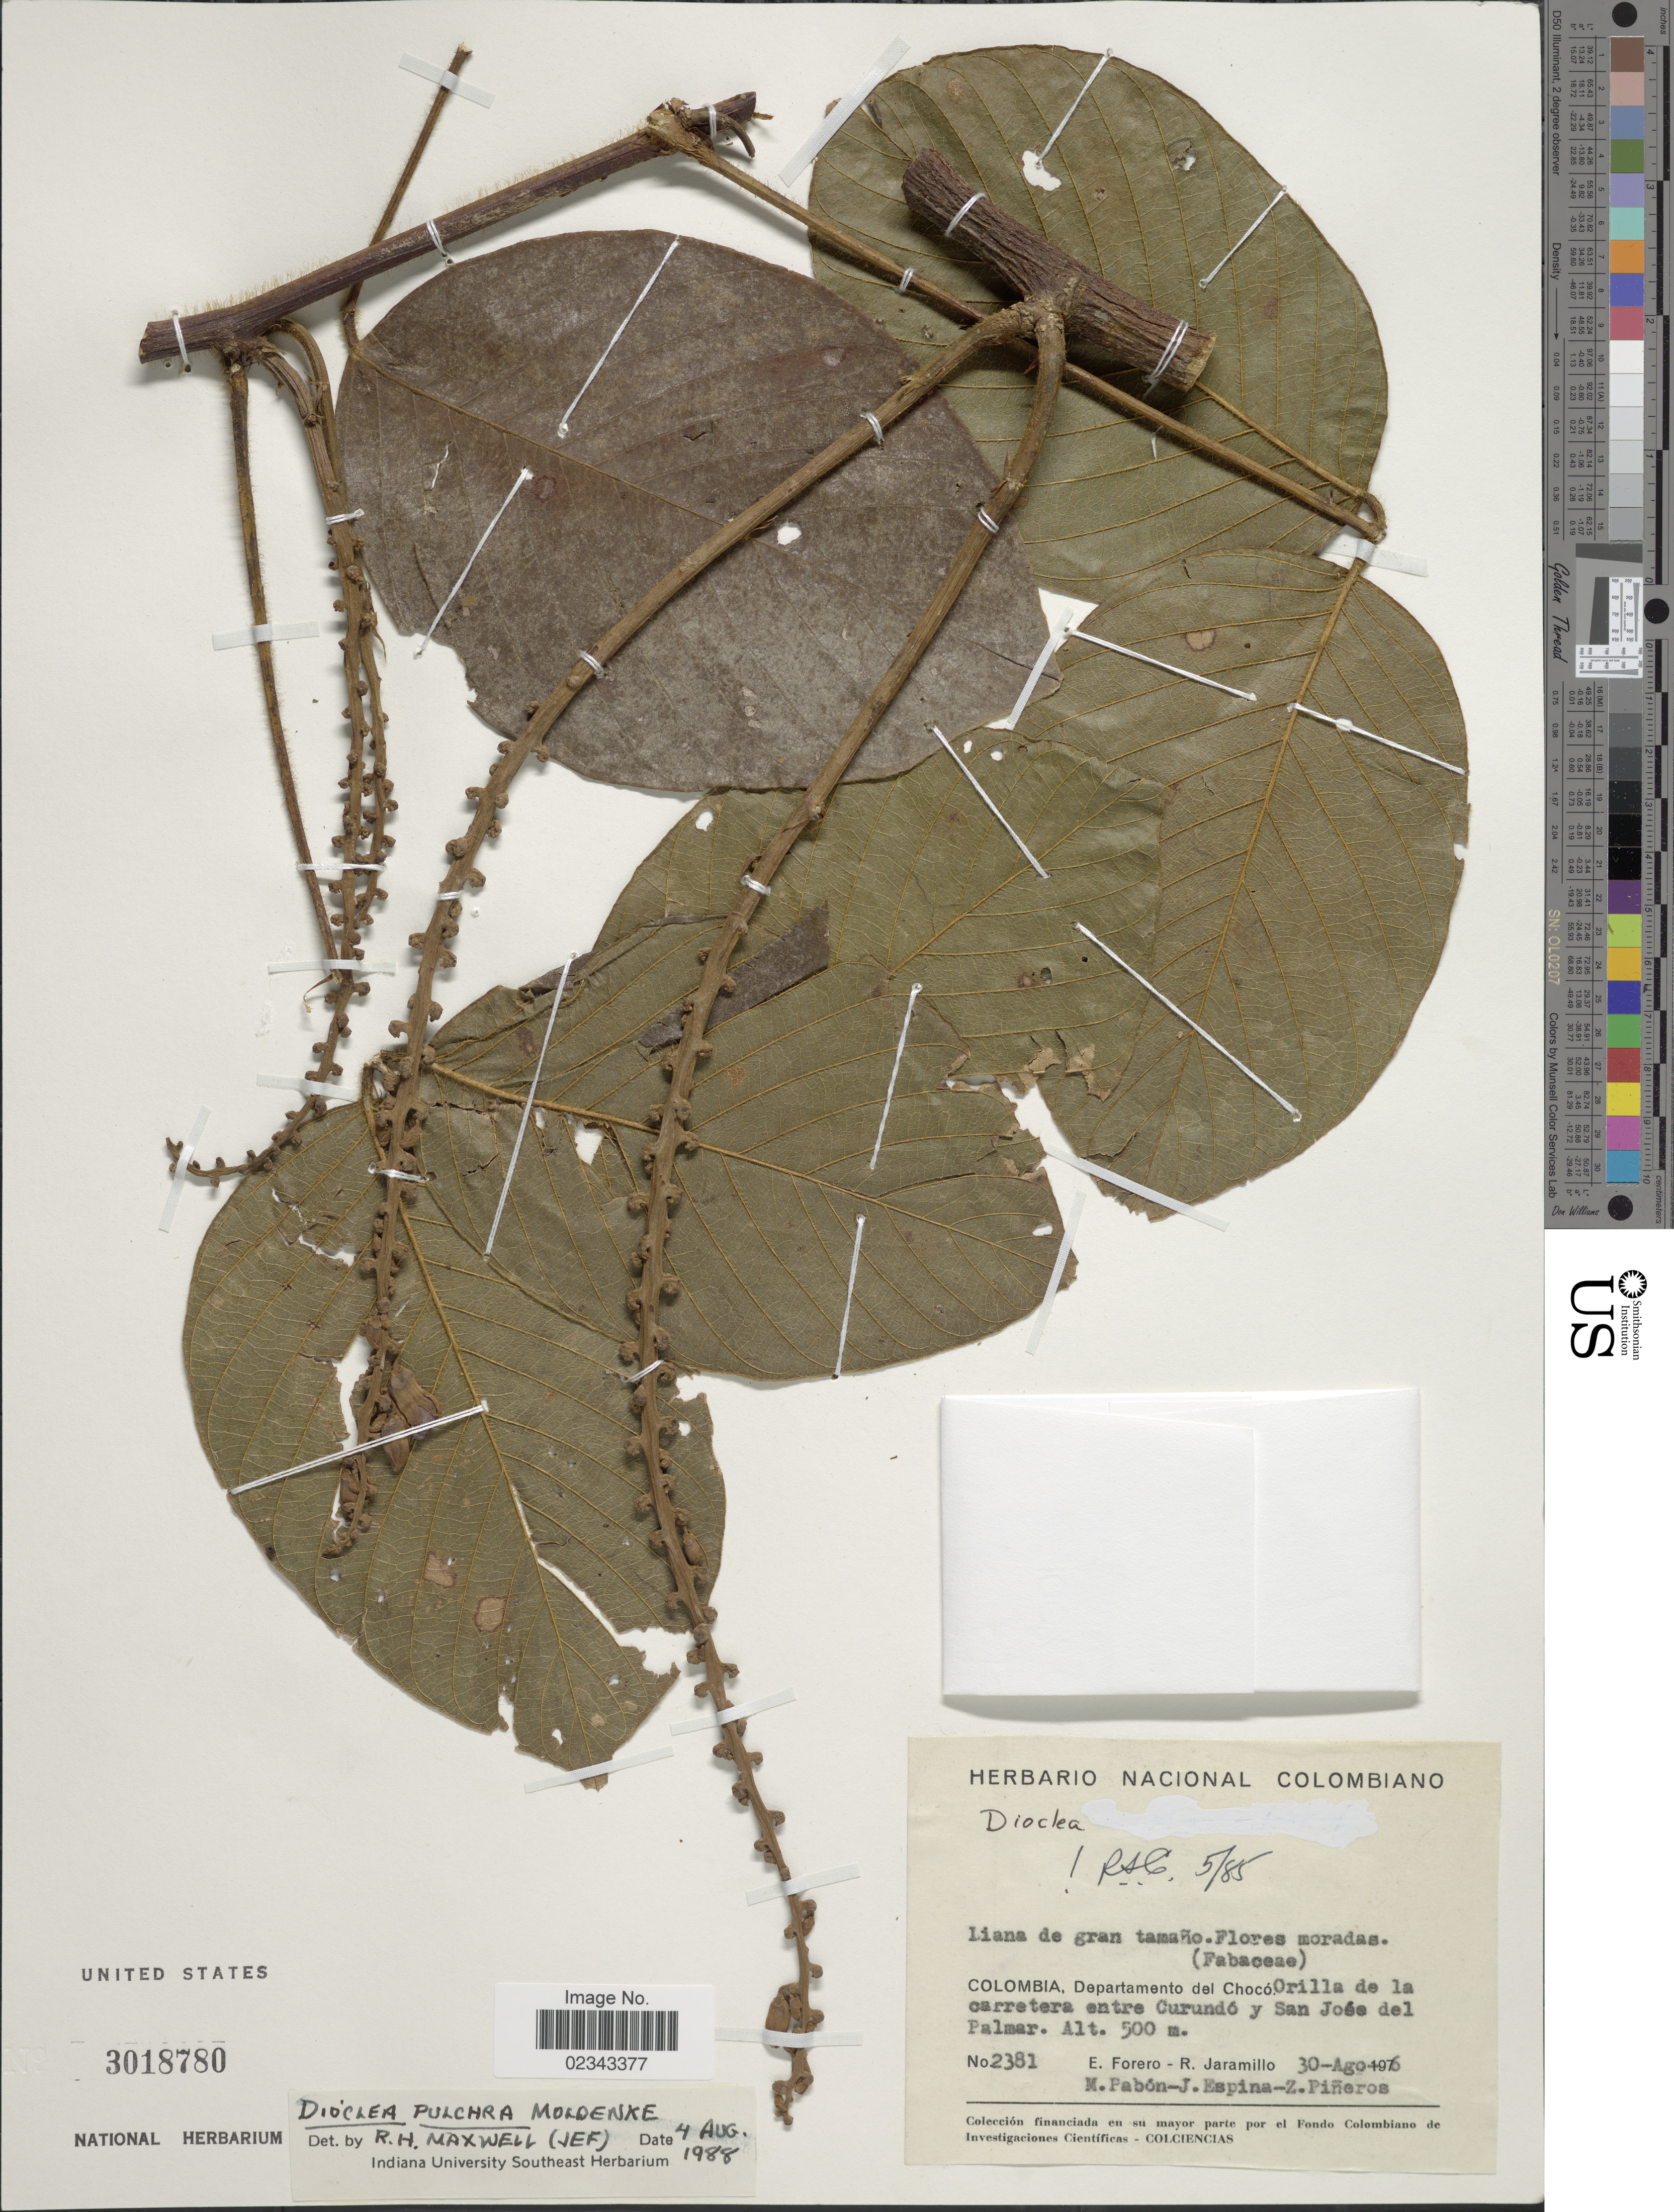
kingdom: Plantae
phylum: Tracheophyta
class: Magnoliopsida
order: Fabales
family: Fabaceae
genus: Macropsychanthus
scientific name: Macropsychanthus pulcher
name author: (Moldenke) L.P. Queiroz & Snak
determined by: Strong, Mark T., (BOT), Smithsonian Institution - National Museum of Natural History (UNITED STATES)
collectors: E. Forero, R. Jaramillo M., M. Pabon, J. Espina & Z. Piñeros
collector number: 2381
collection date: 1976-08-30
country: Colombia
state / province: Chocó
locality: Departamento del Chocó. Orilla de la carretera entre Curundó y San Jóse del Palmar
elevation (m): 500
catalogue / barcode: US 3018780